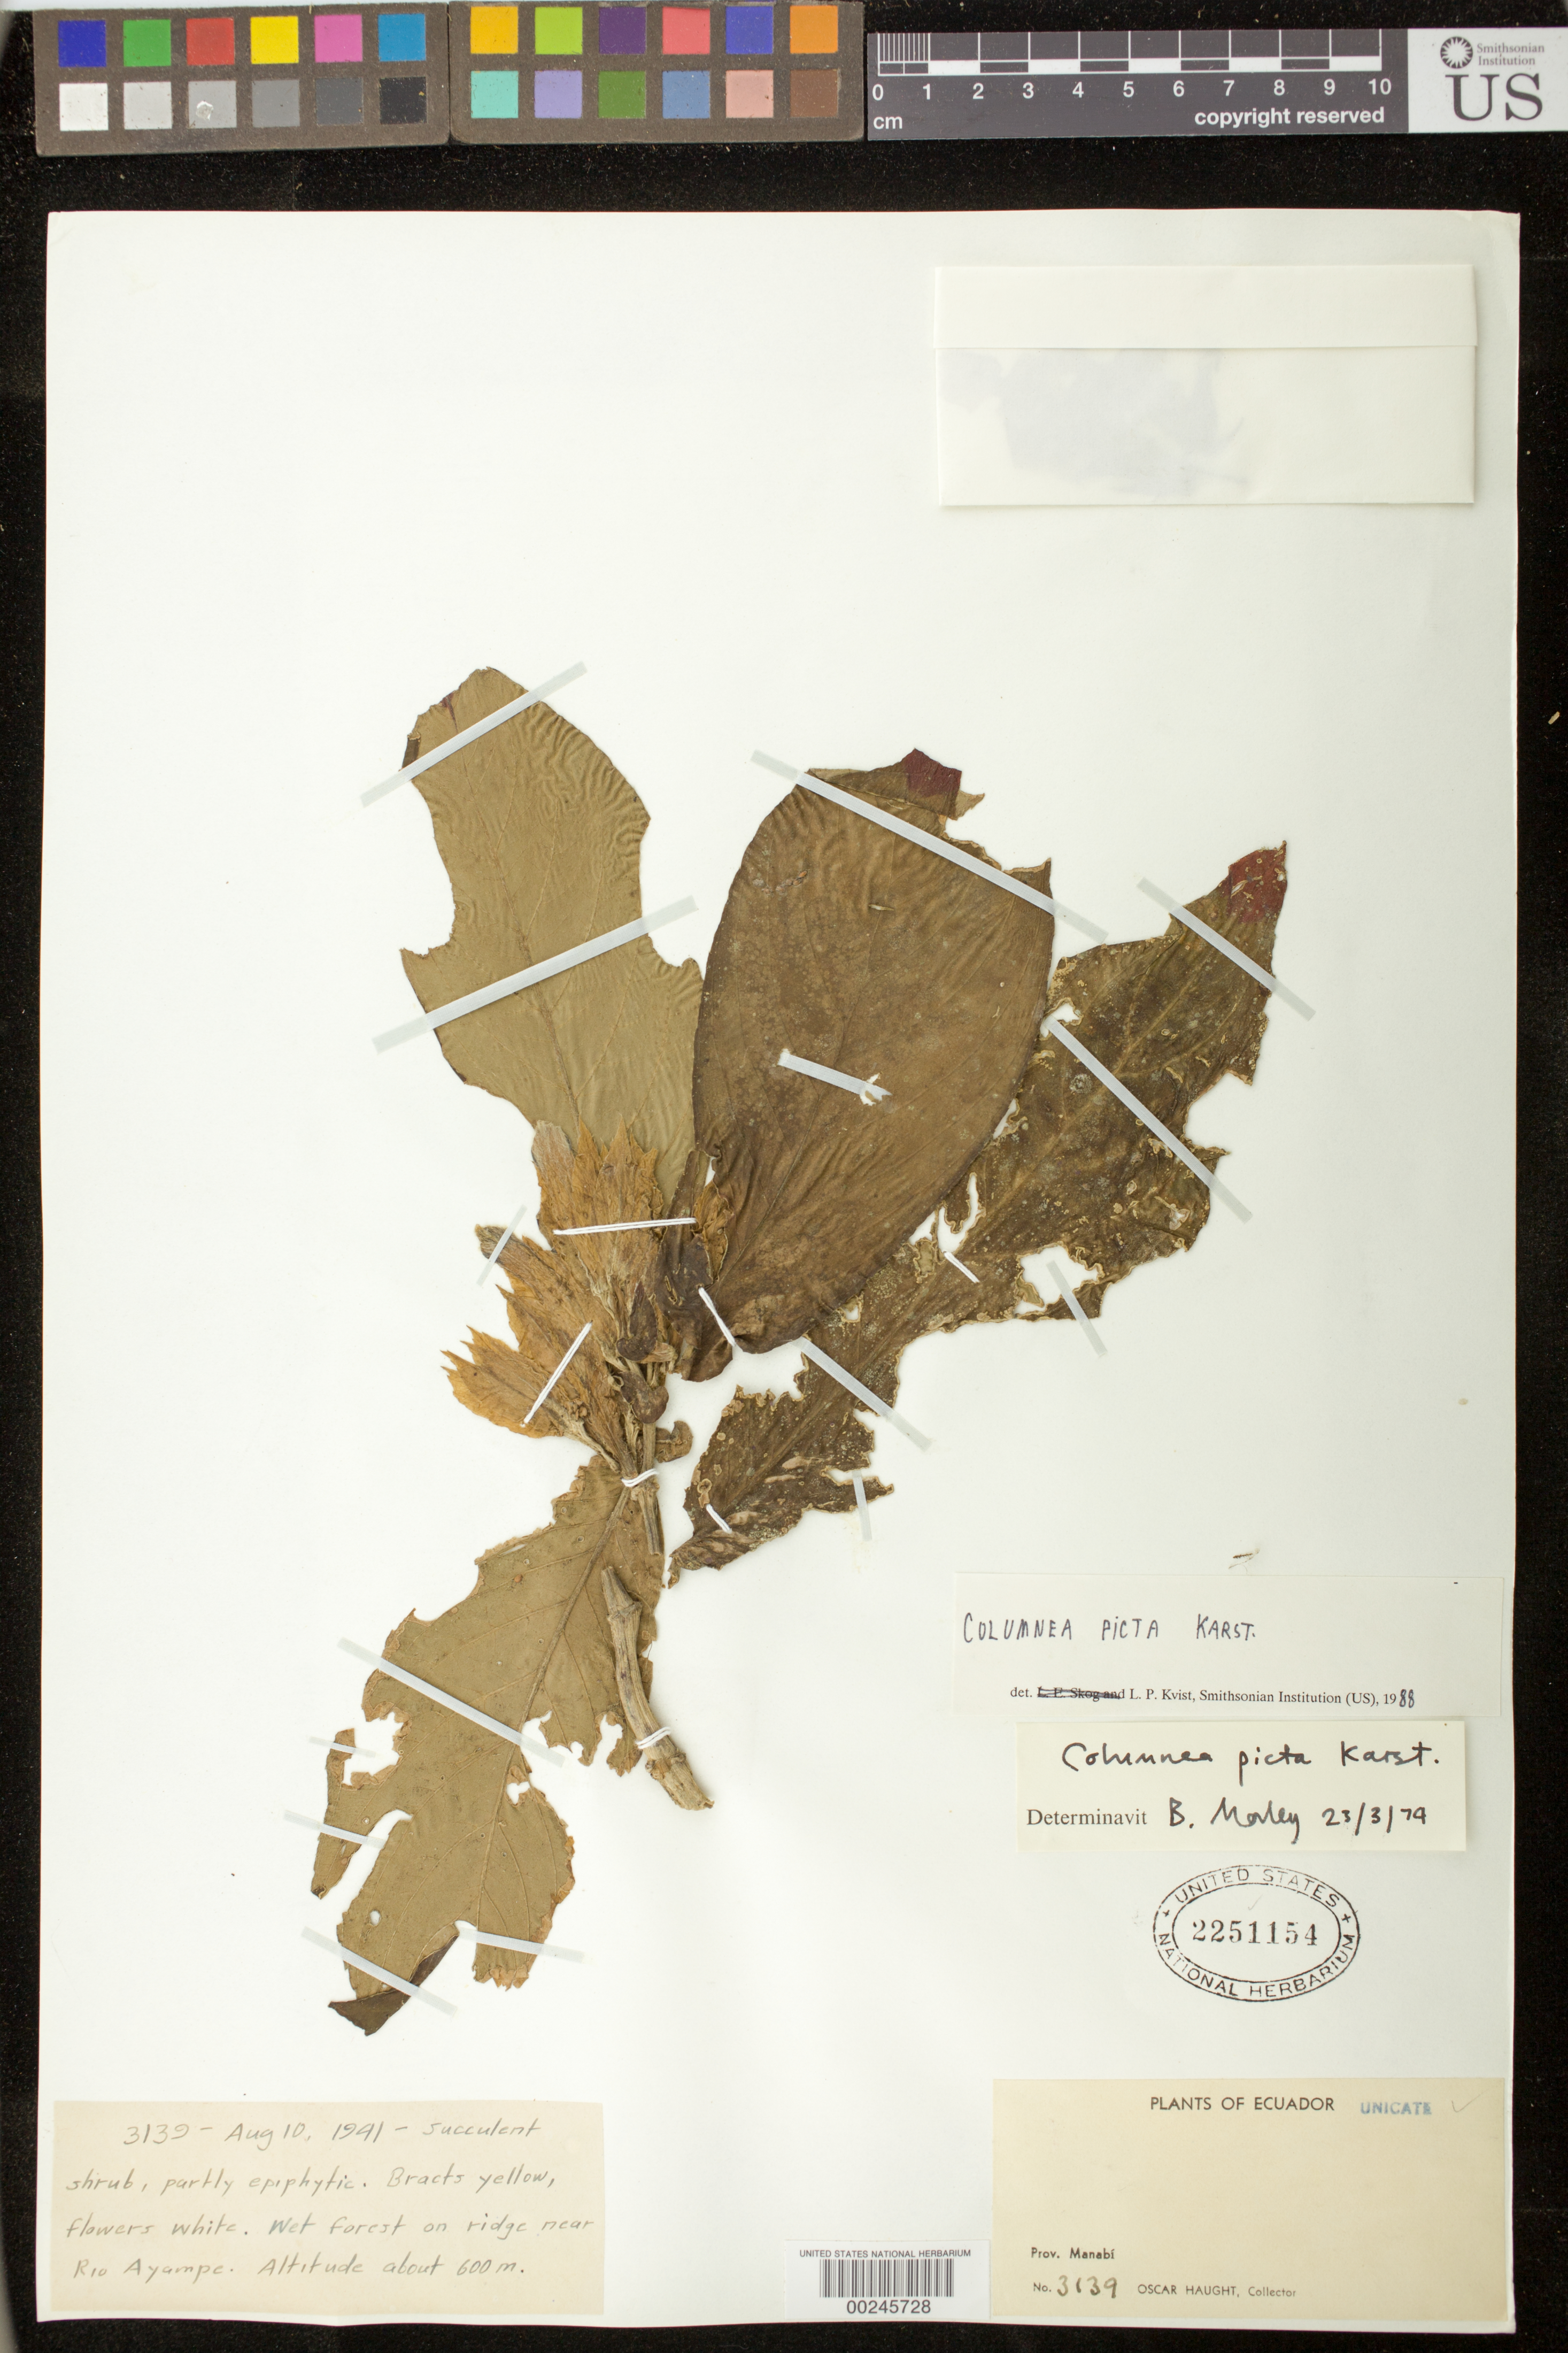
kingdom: Plantae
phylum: Tracheophyta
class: Magnoliopsida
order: Lamiales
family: Gesneriaceae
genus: Columnea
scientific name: Columnea karsteniana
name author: Singh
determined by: Skog, Laurence E.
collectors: O. L. Haught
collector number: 3139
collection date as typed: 10 Aug 1941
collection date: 1941-08-10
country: Ecuador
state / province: Manabí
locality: On ridge near Rio Ayampe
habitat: Wet forest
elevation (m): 600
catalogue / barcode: US 2251154